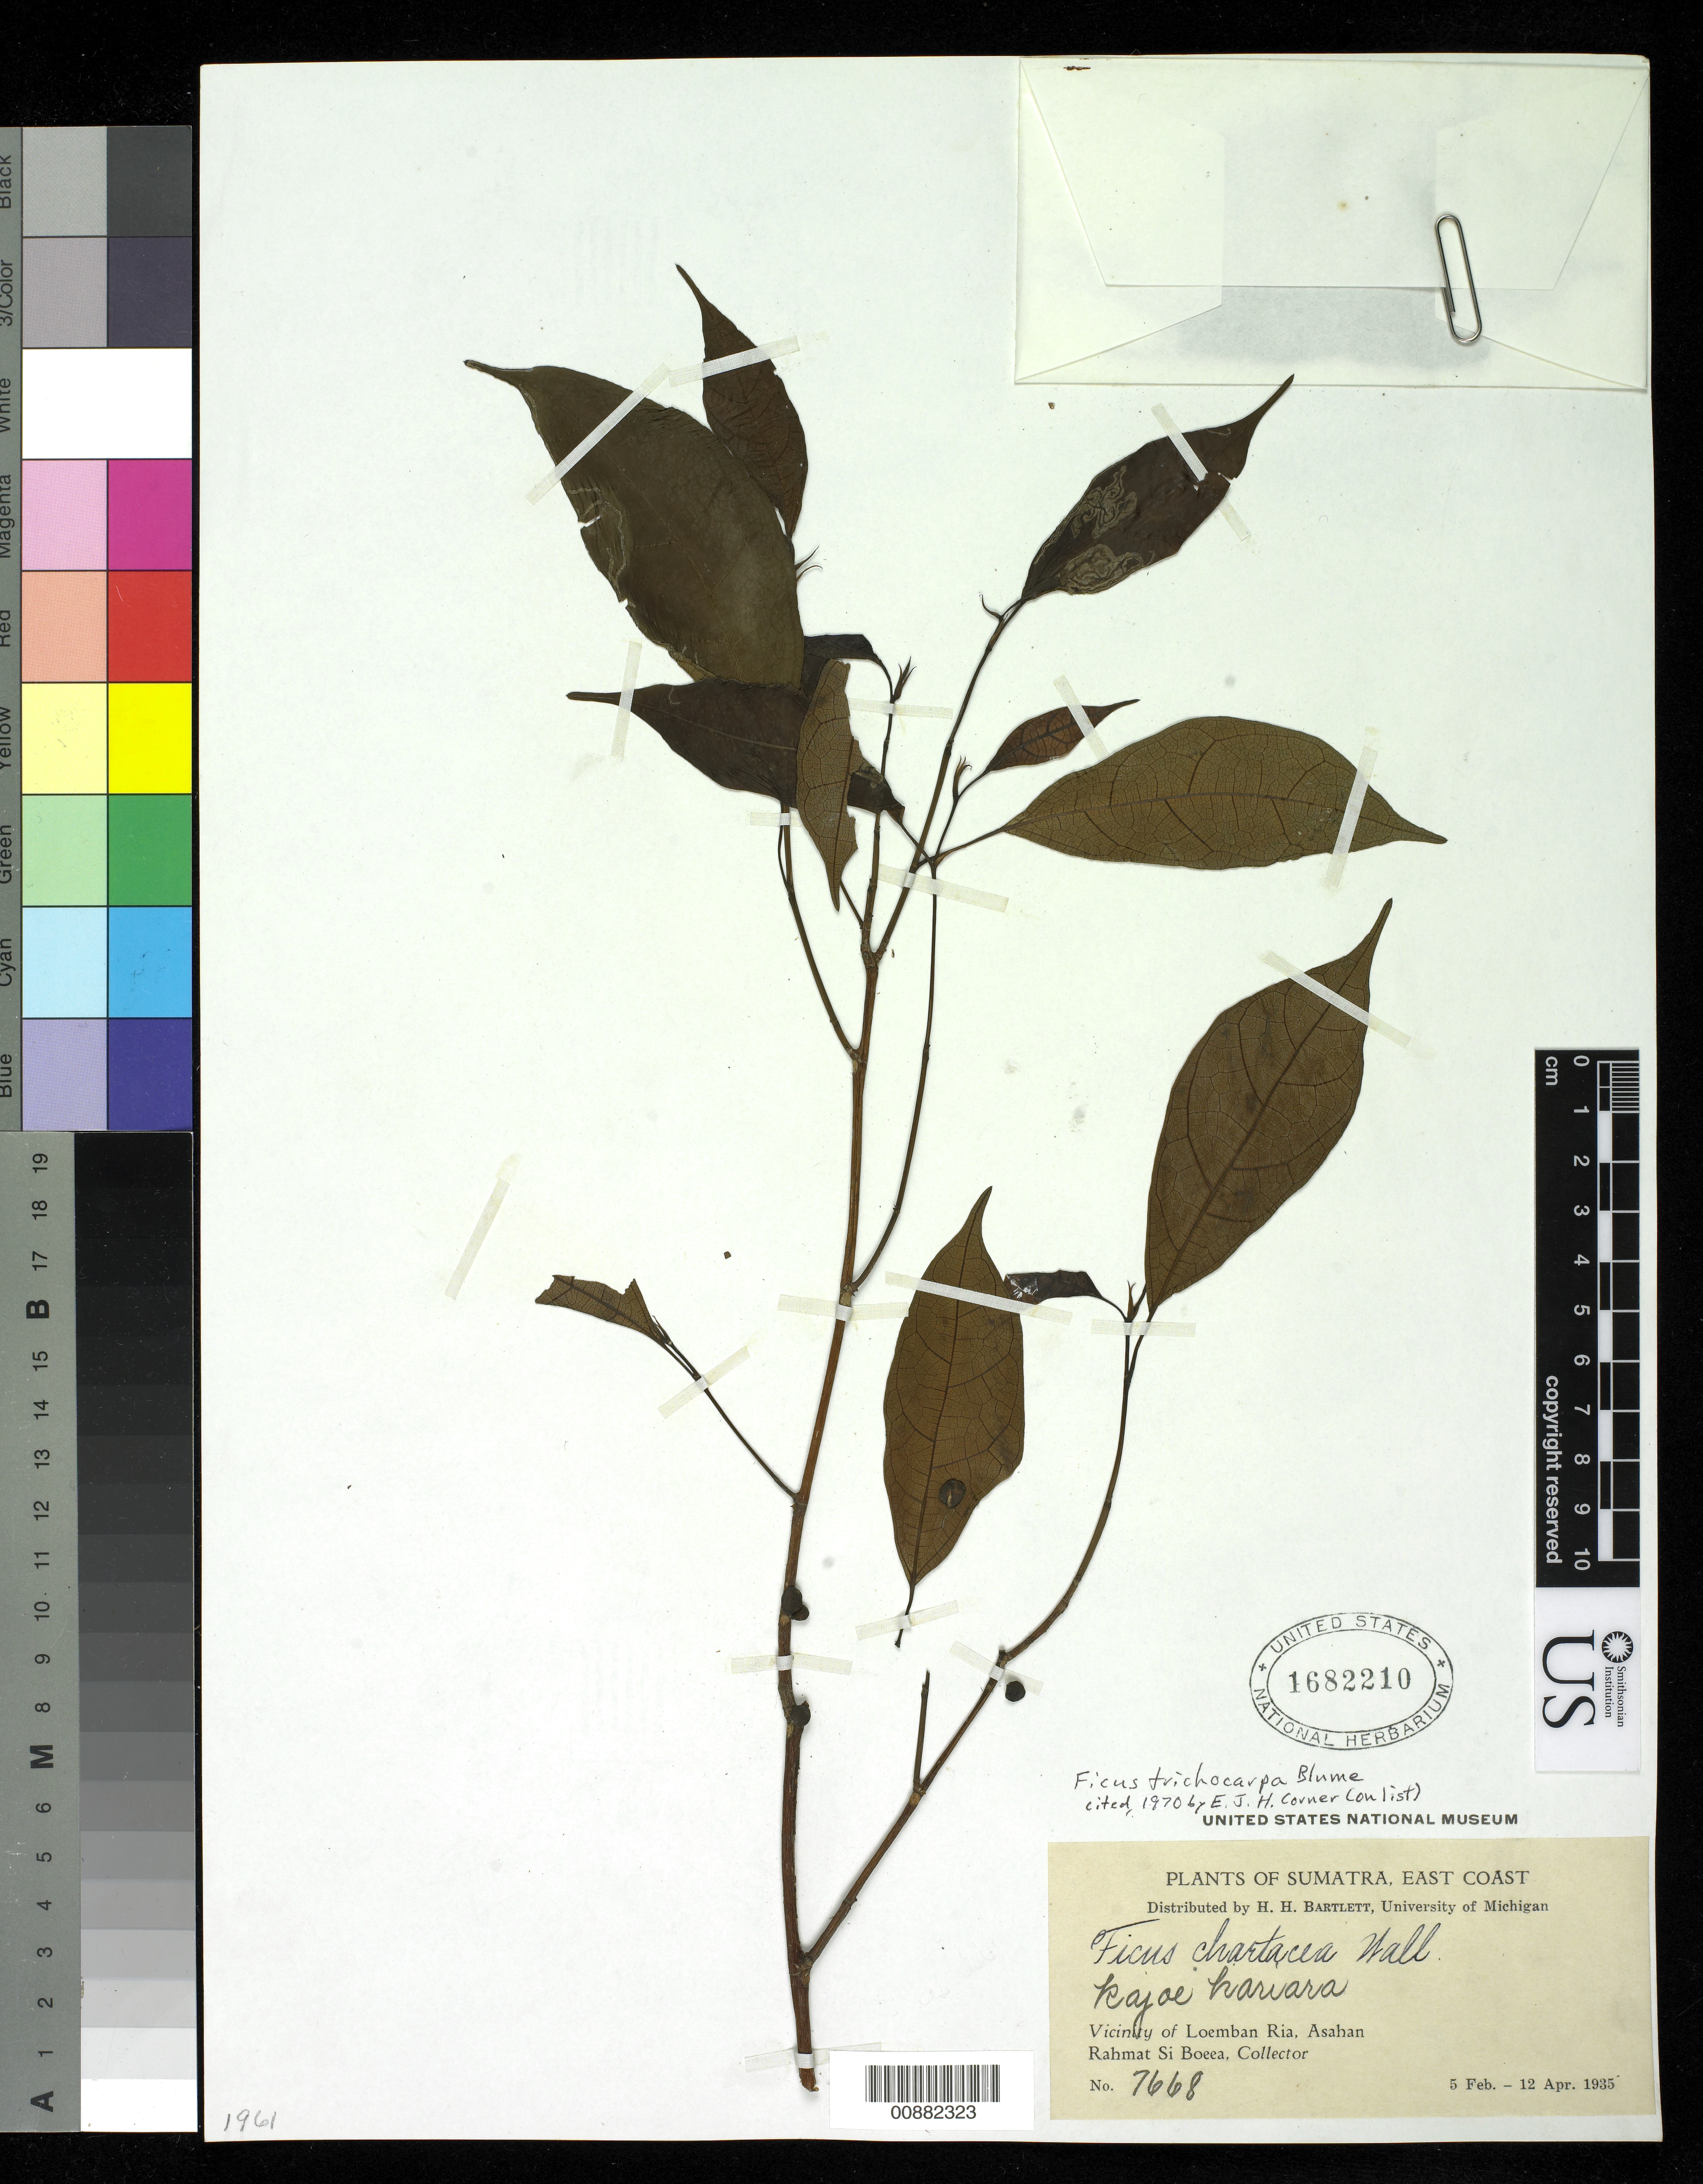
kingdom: Plantae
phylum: Tracheophyta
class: Magnoliopsida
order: Rosales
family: Moraceae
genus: Ficus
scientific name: Ficus trichocarpa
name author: Blume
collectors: Rahmat Si Boeea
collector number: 7668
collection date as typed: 05 Feb 1935 to 12 Apr 1935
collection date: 1935-02-05/1935-04-12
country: Indonesia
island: Sumatra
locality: Vicinity of Loemban Ria, Asahan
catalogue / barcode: US 1682210